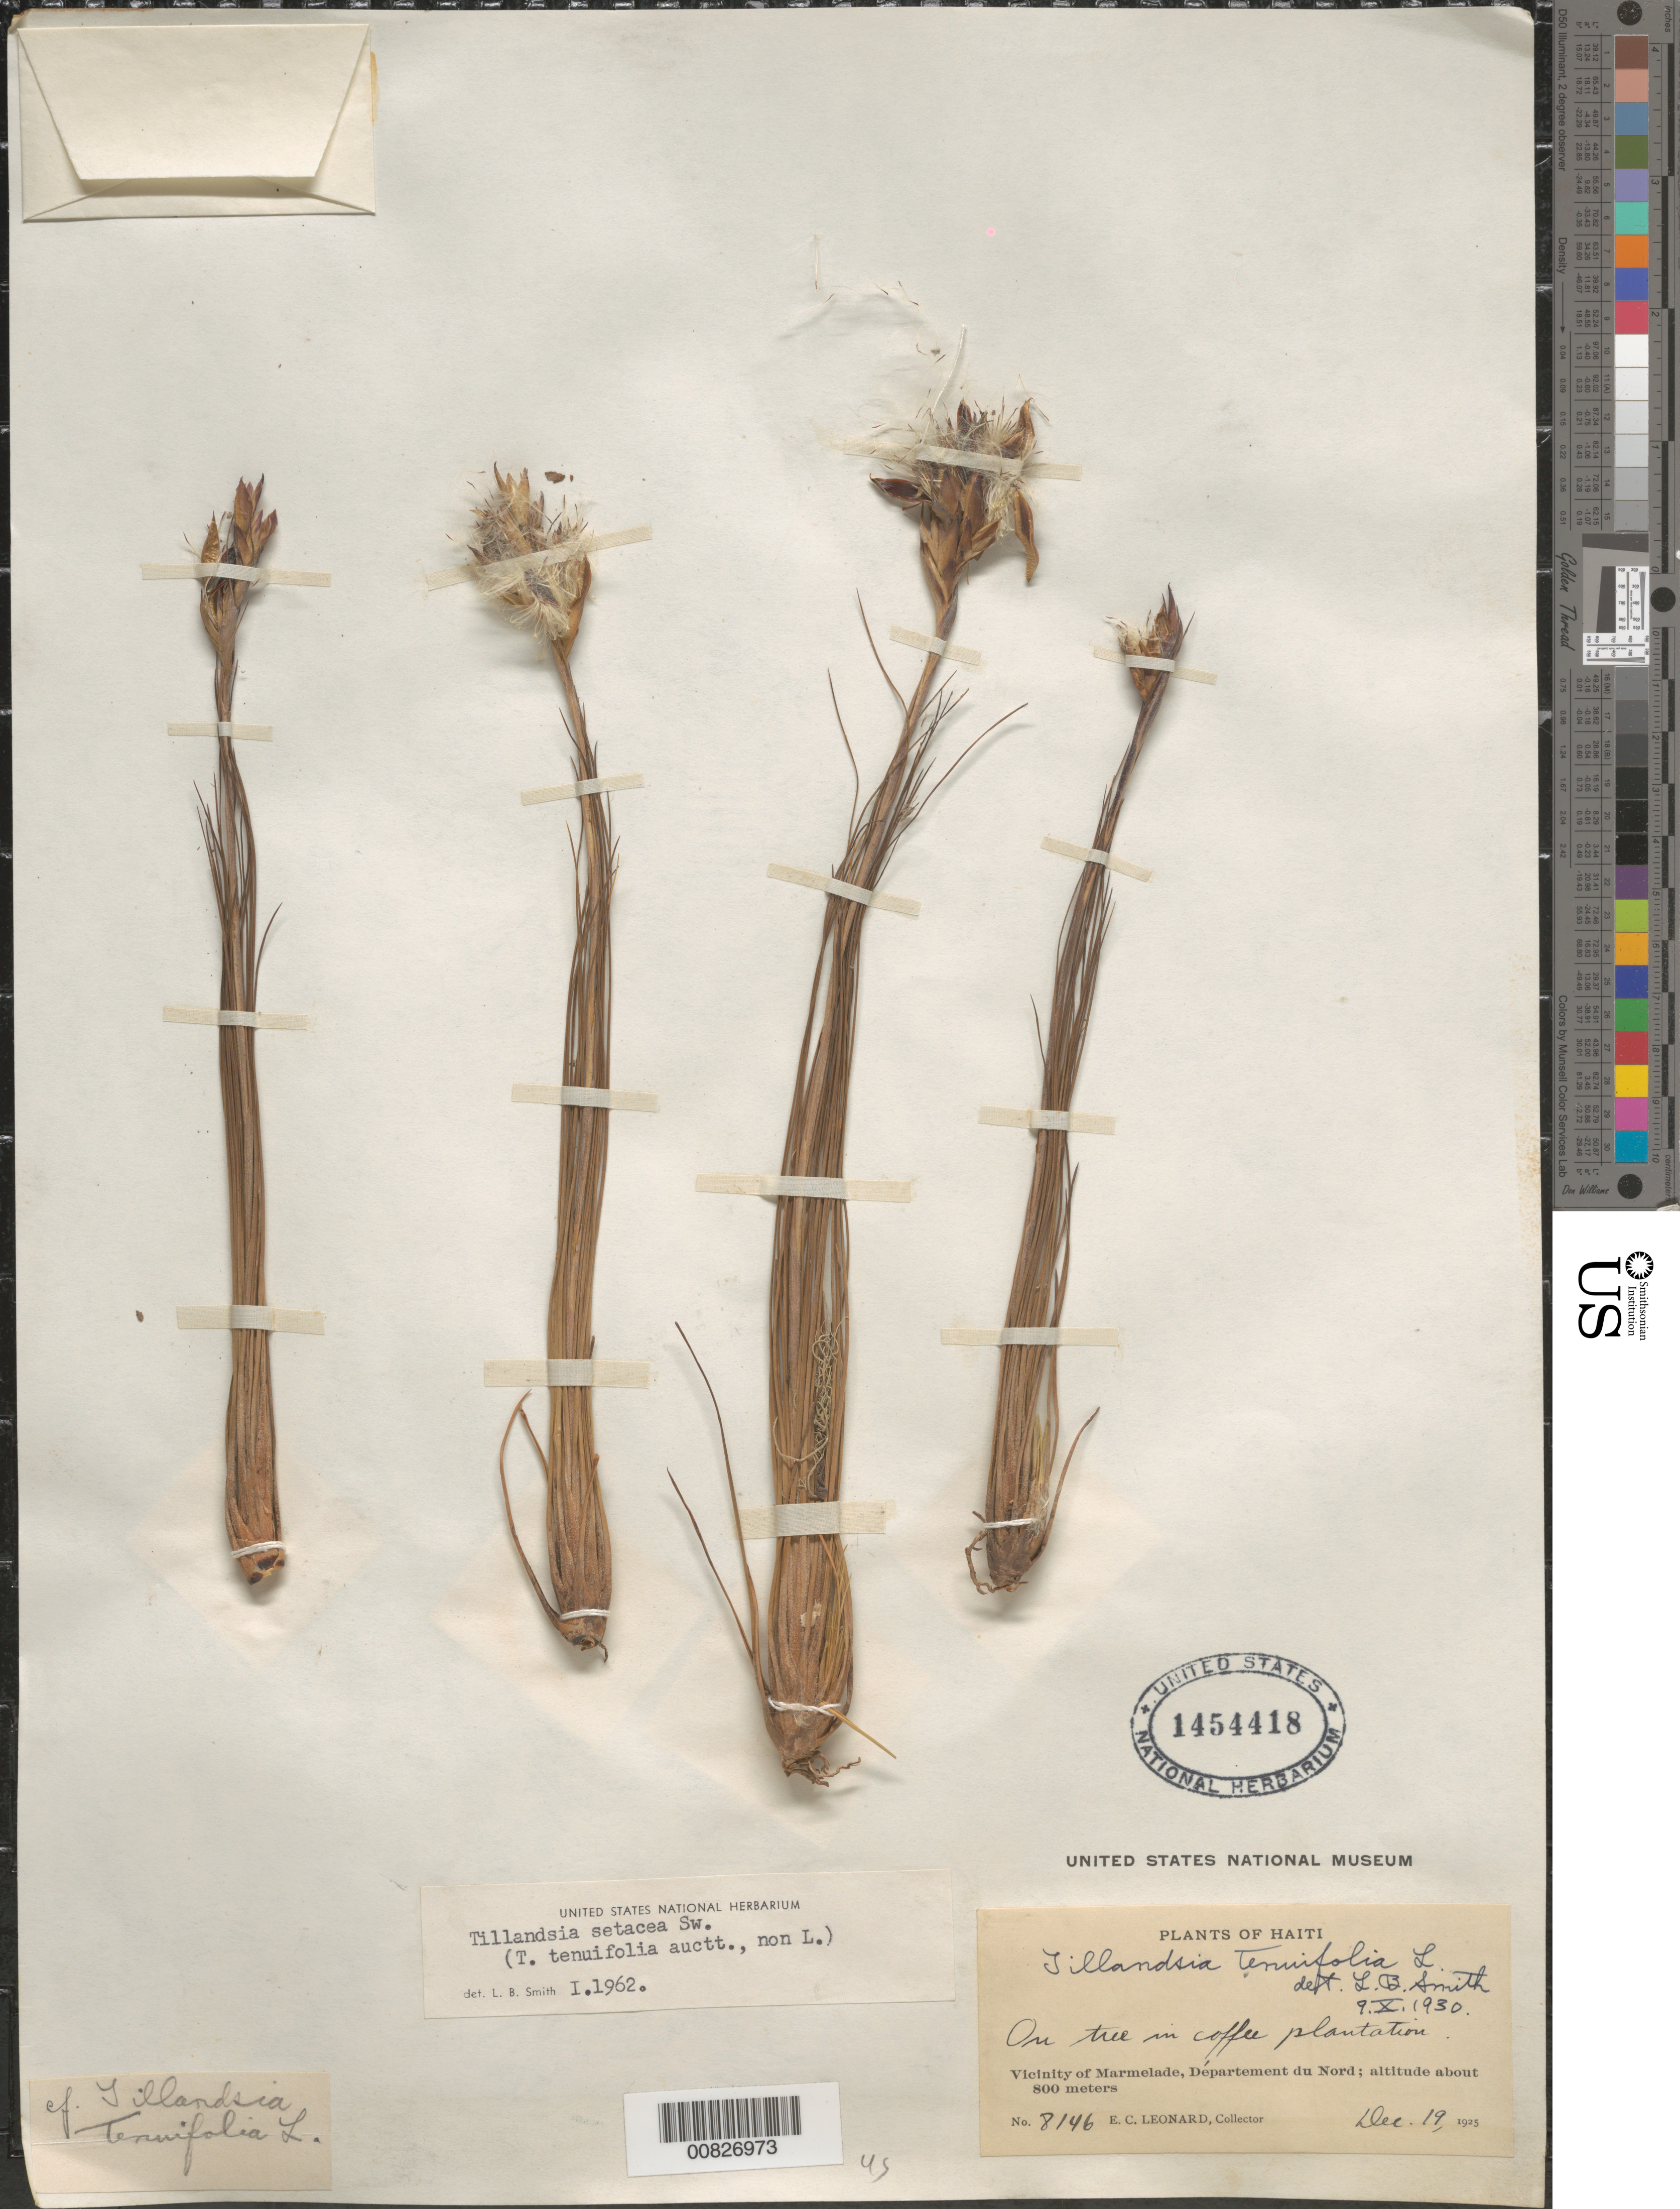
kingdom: Plantae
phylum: Tracheophyta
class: Liliopsida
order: Poales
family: Bromeliaceae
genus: Tillandsia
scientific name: Tillandsia setacea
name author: Sw.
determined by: Smith, Lyman B., (US), NMNH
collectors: E. C. Leonard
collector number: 8146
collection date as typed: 19 Dec 1925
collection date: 1925-12-19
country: Haiti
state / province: Nord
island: Hispaniola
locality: Vicinity of Marmelade, Département du Nord. In cofee plantation.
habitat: On tree.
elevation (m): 800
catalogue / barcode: US 1454418